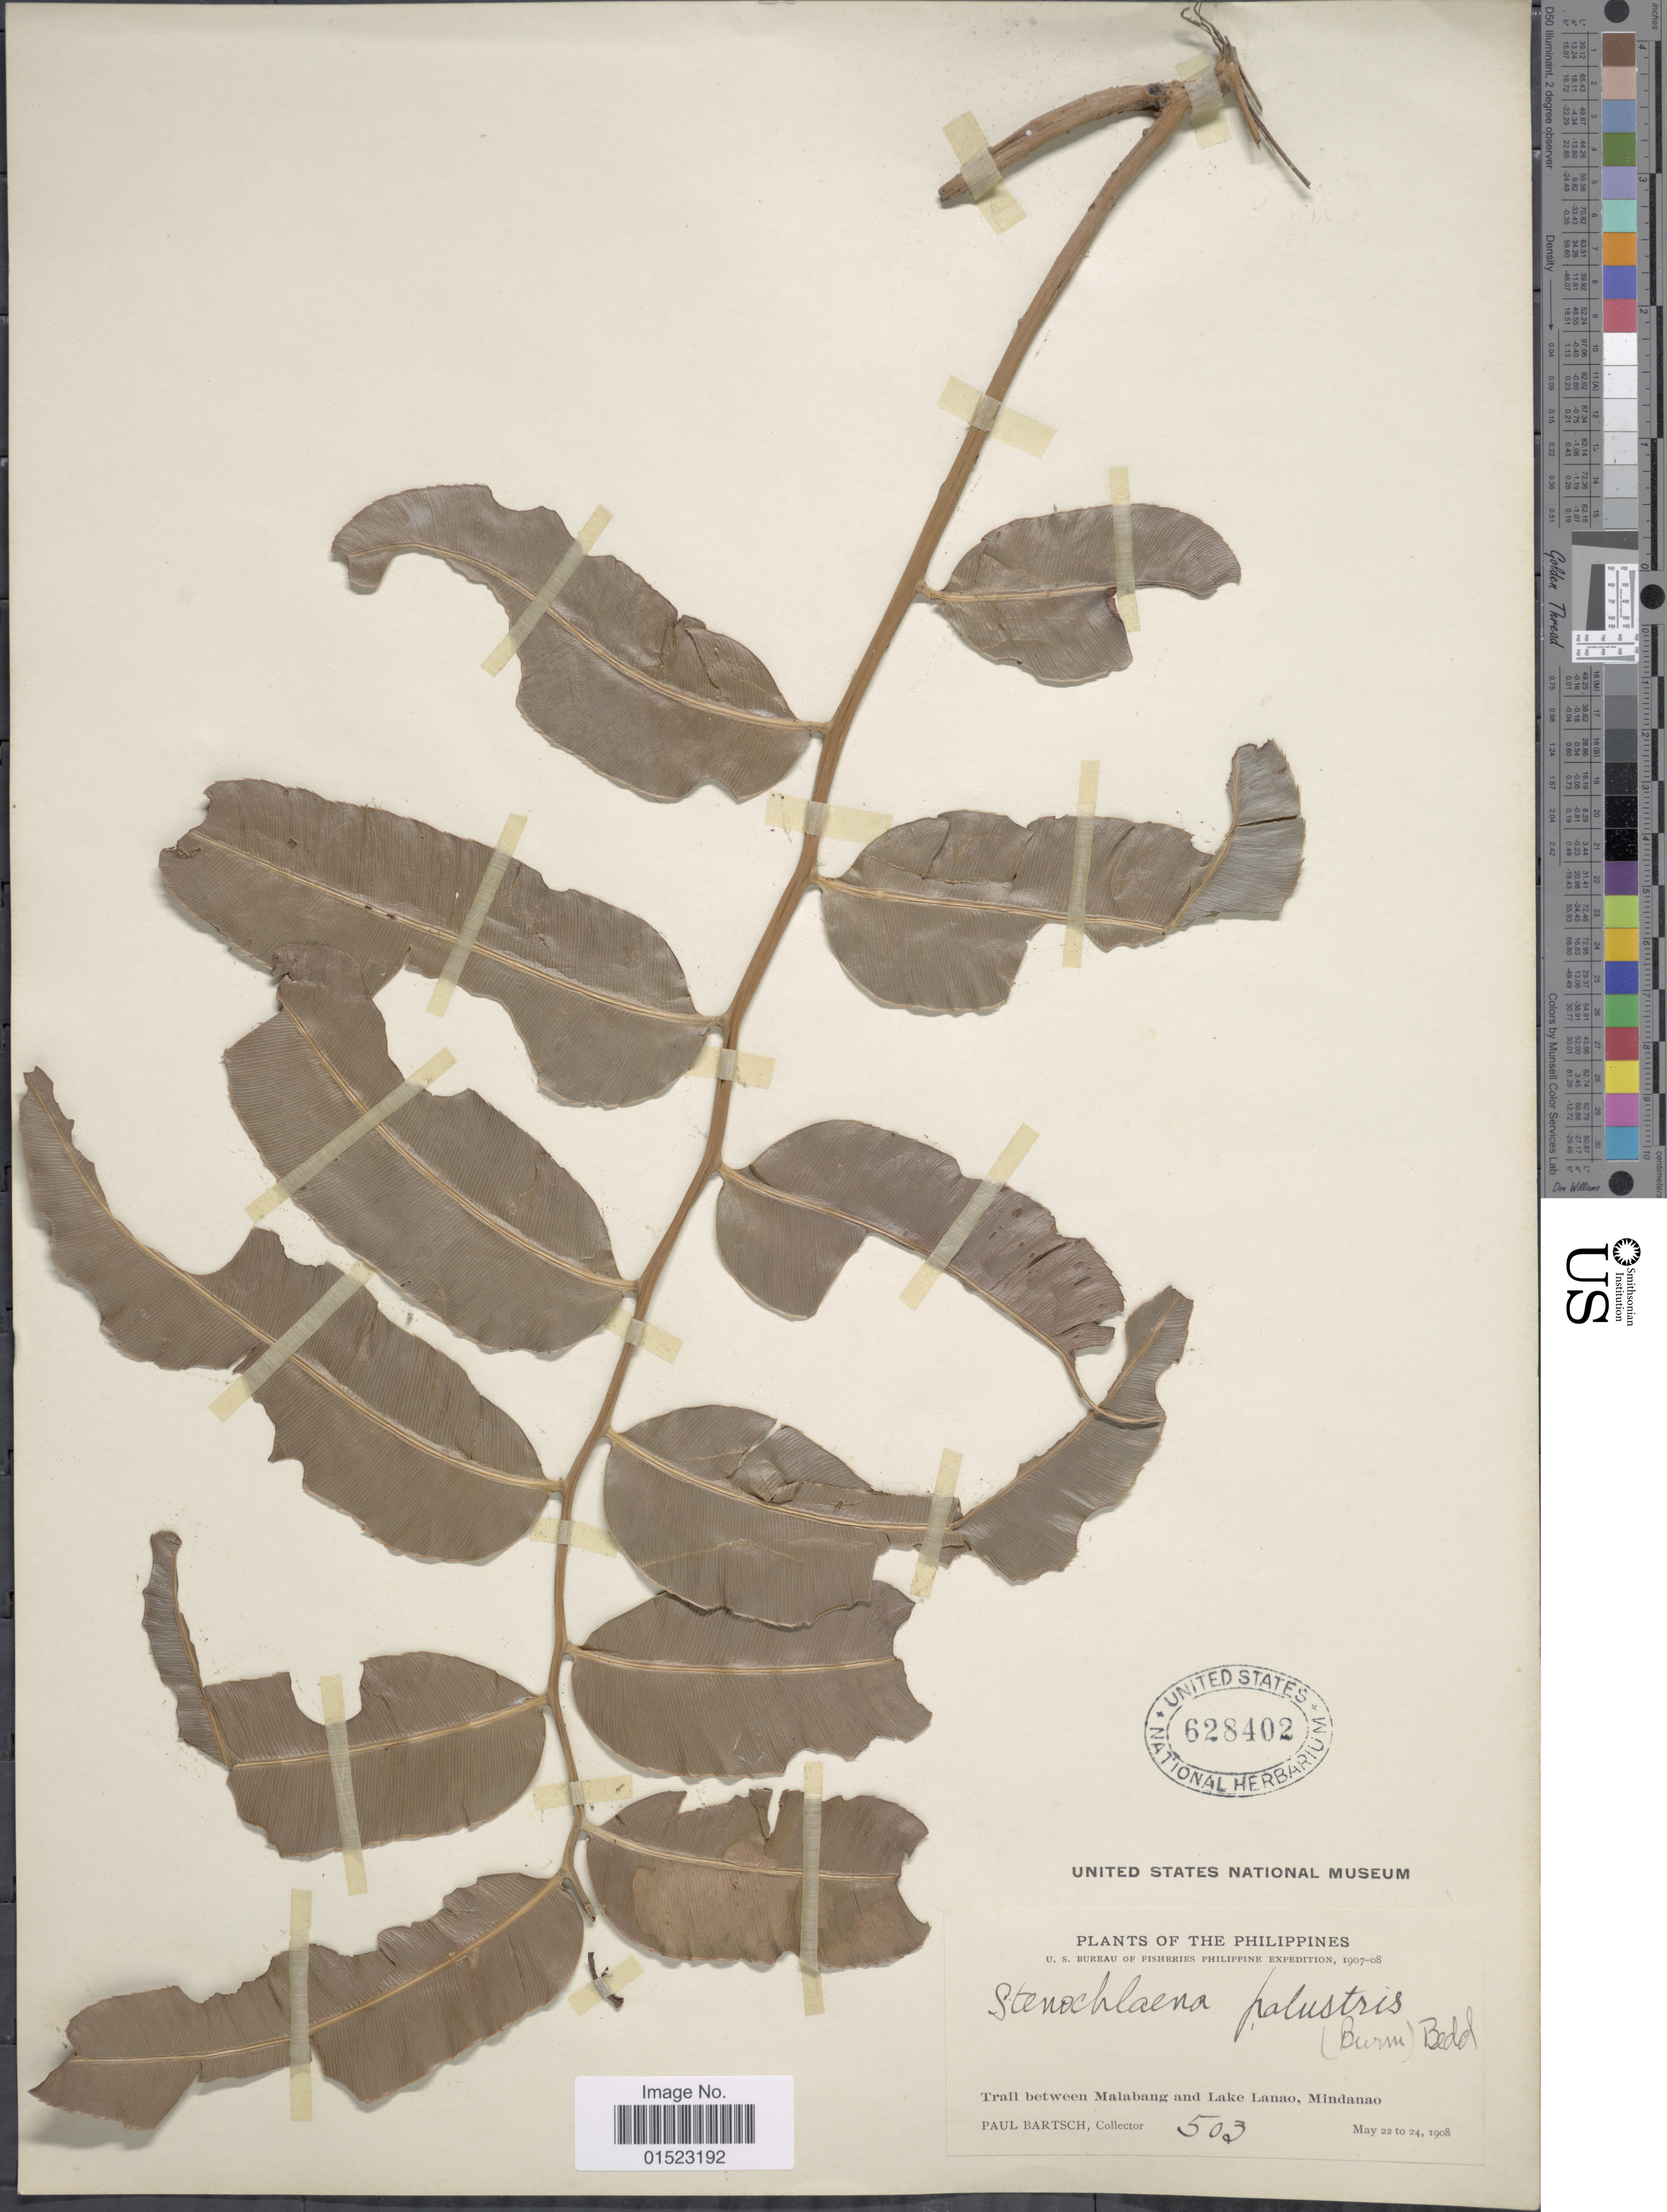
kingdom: Plantae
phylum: Tracheophyta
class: Polypodiopsida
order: Polypodiales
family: Blechnaceae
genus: Stenochlaena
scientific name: Stenochlaena palustris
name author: (Burm. f.) Bedd.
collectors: P. Bartsch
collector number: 503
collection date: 1908-05-22/1908-05-24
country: Philippines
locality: Trail between Malabang and Lake Lanao, Mindanao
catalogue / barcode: US 628402